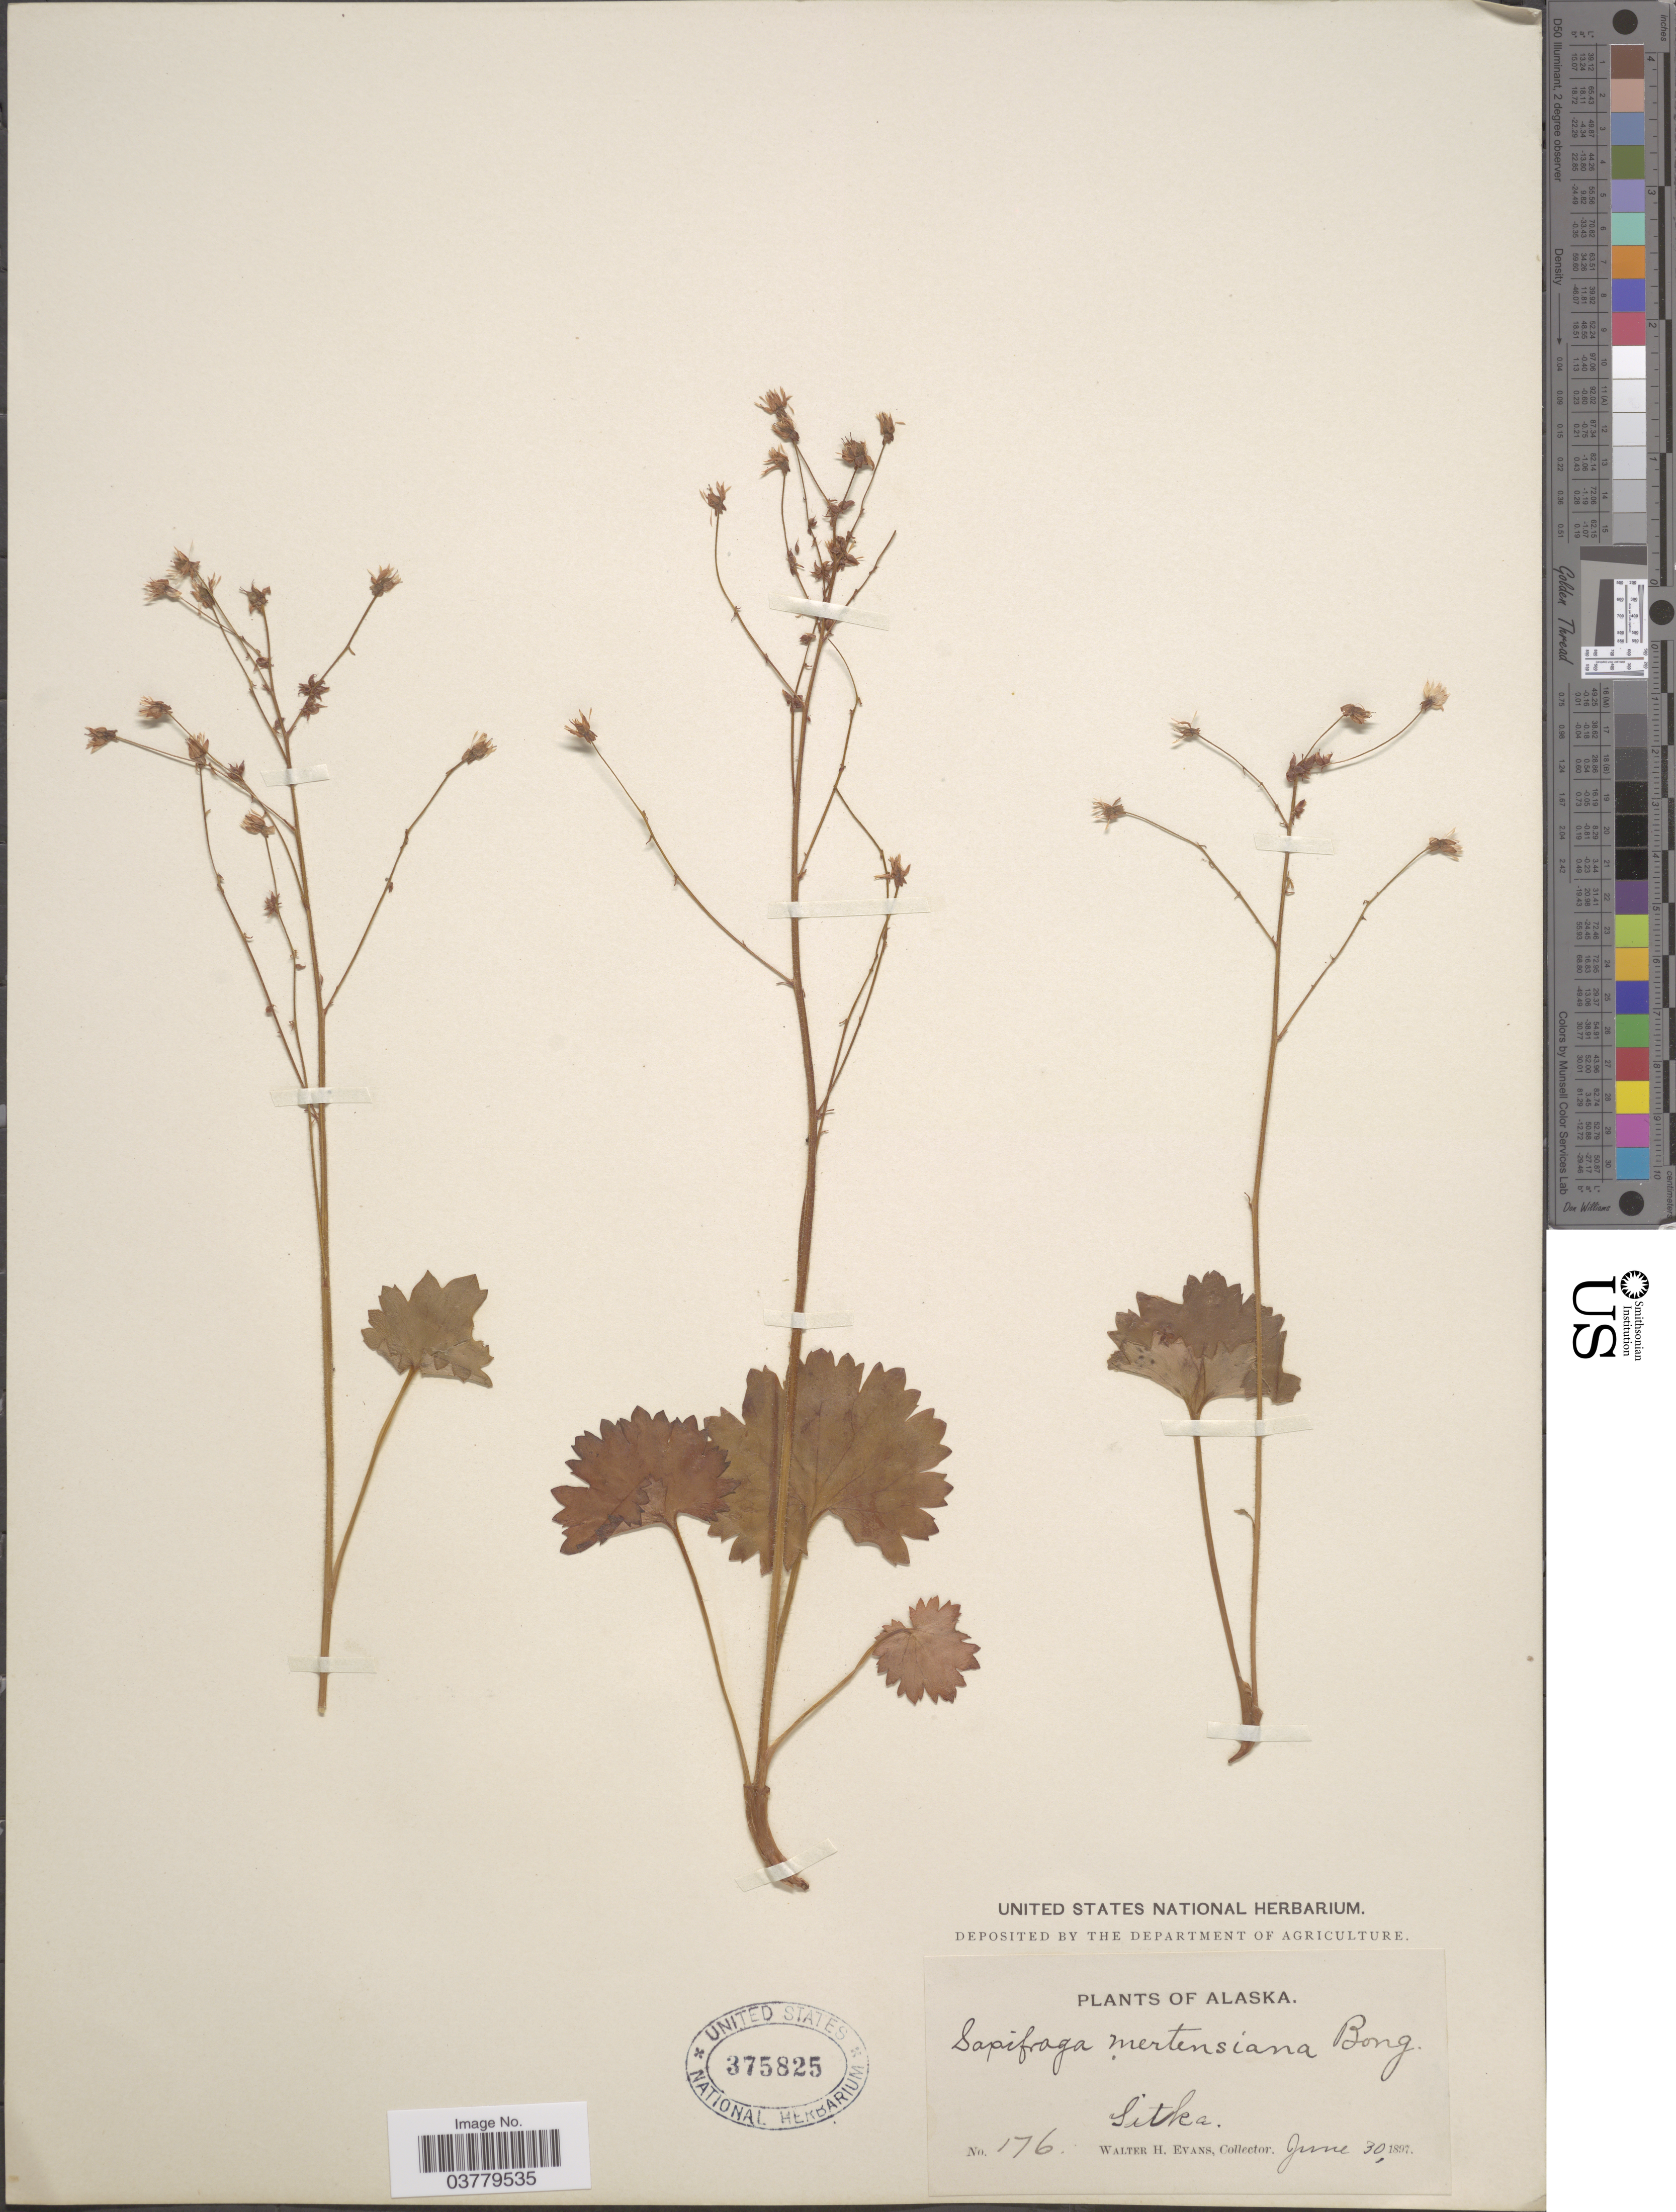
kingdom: Plantae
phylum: Tracheophyta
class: Magnoliopsida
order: Saxifragales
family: Saxifragaceae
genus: Saxifraga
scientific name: Saxifraga mertensiana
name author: Bong.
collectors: W. H. Evans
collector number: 176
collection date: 1897-06-30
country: United States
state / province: Alaska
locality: Sitka.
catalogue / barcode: US 375825